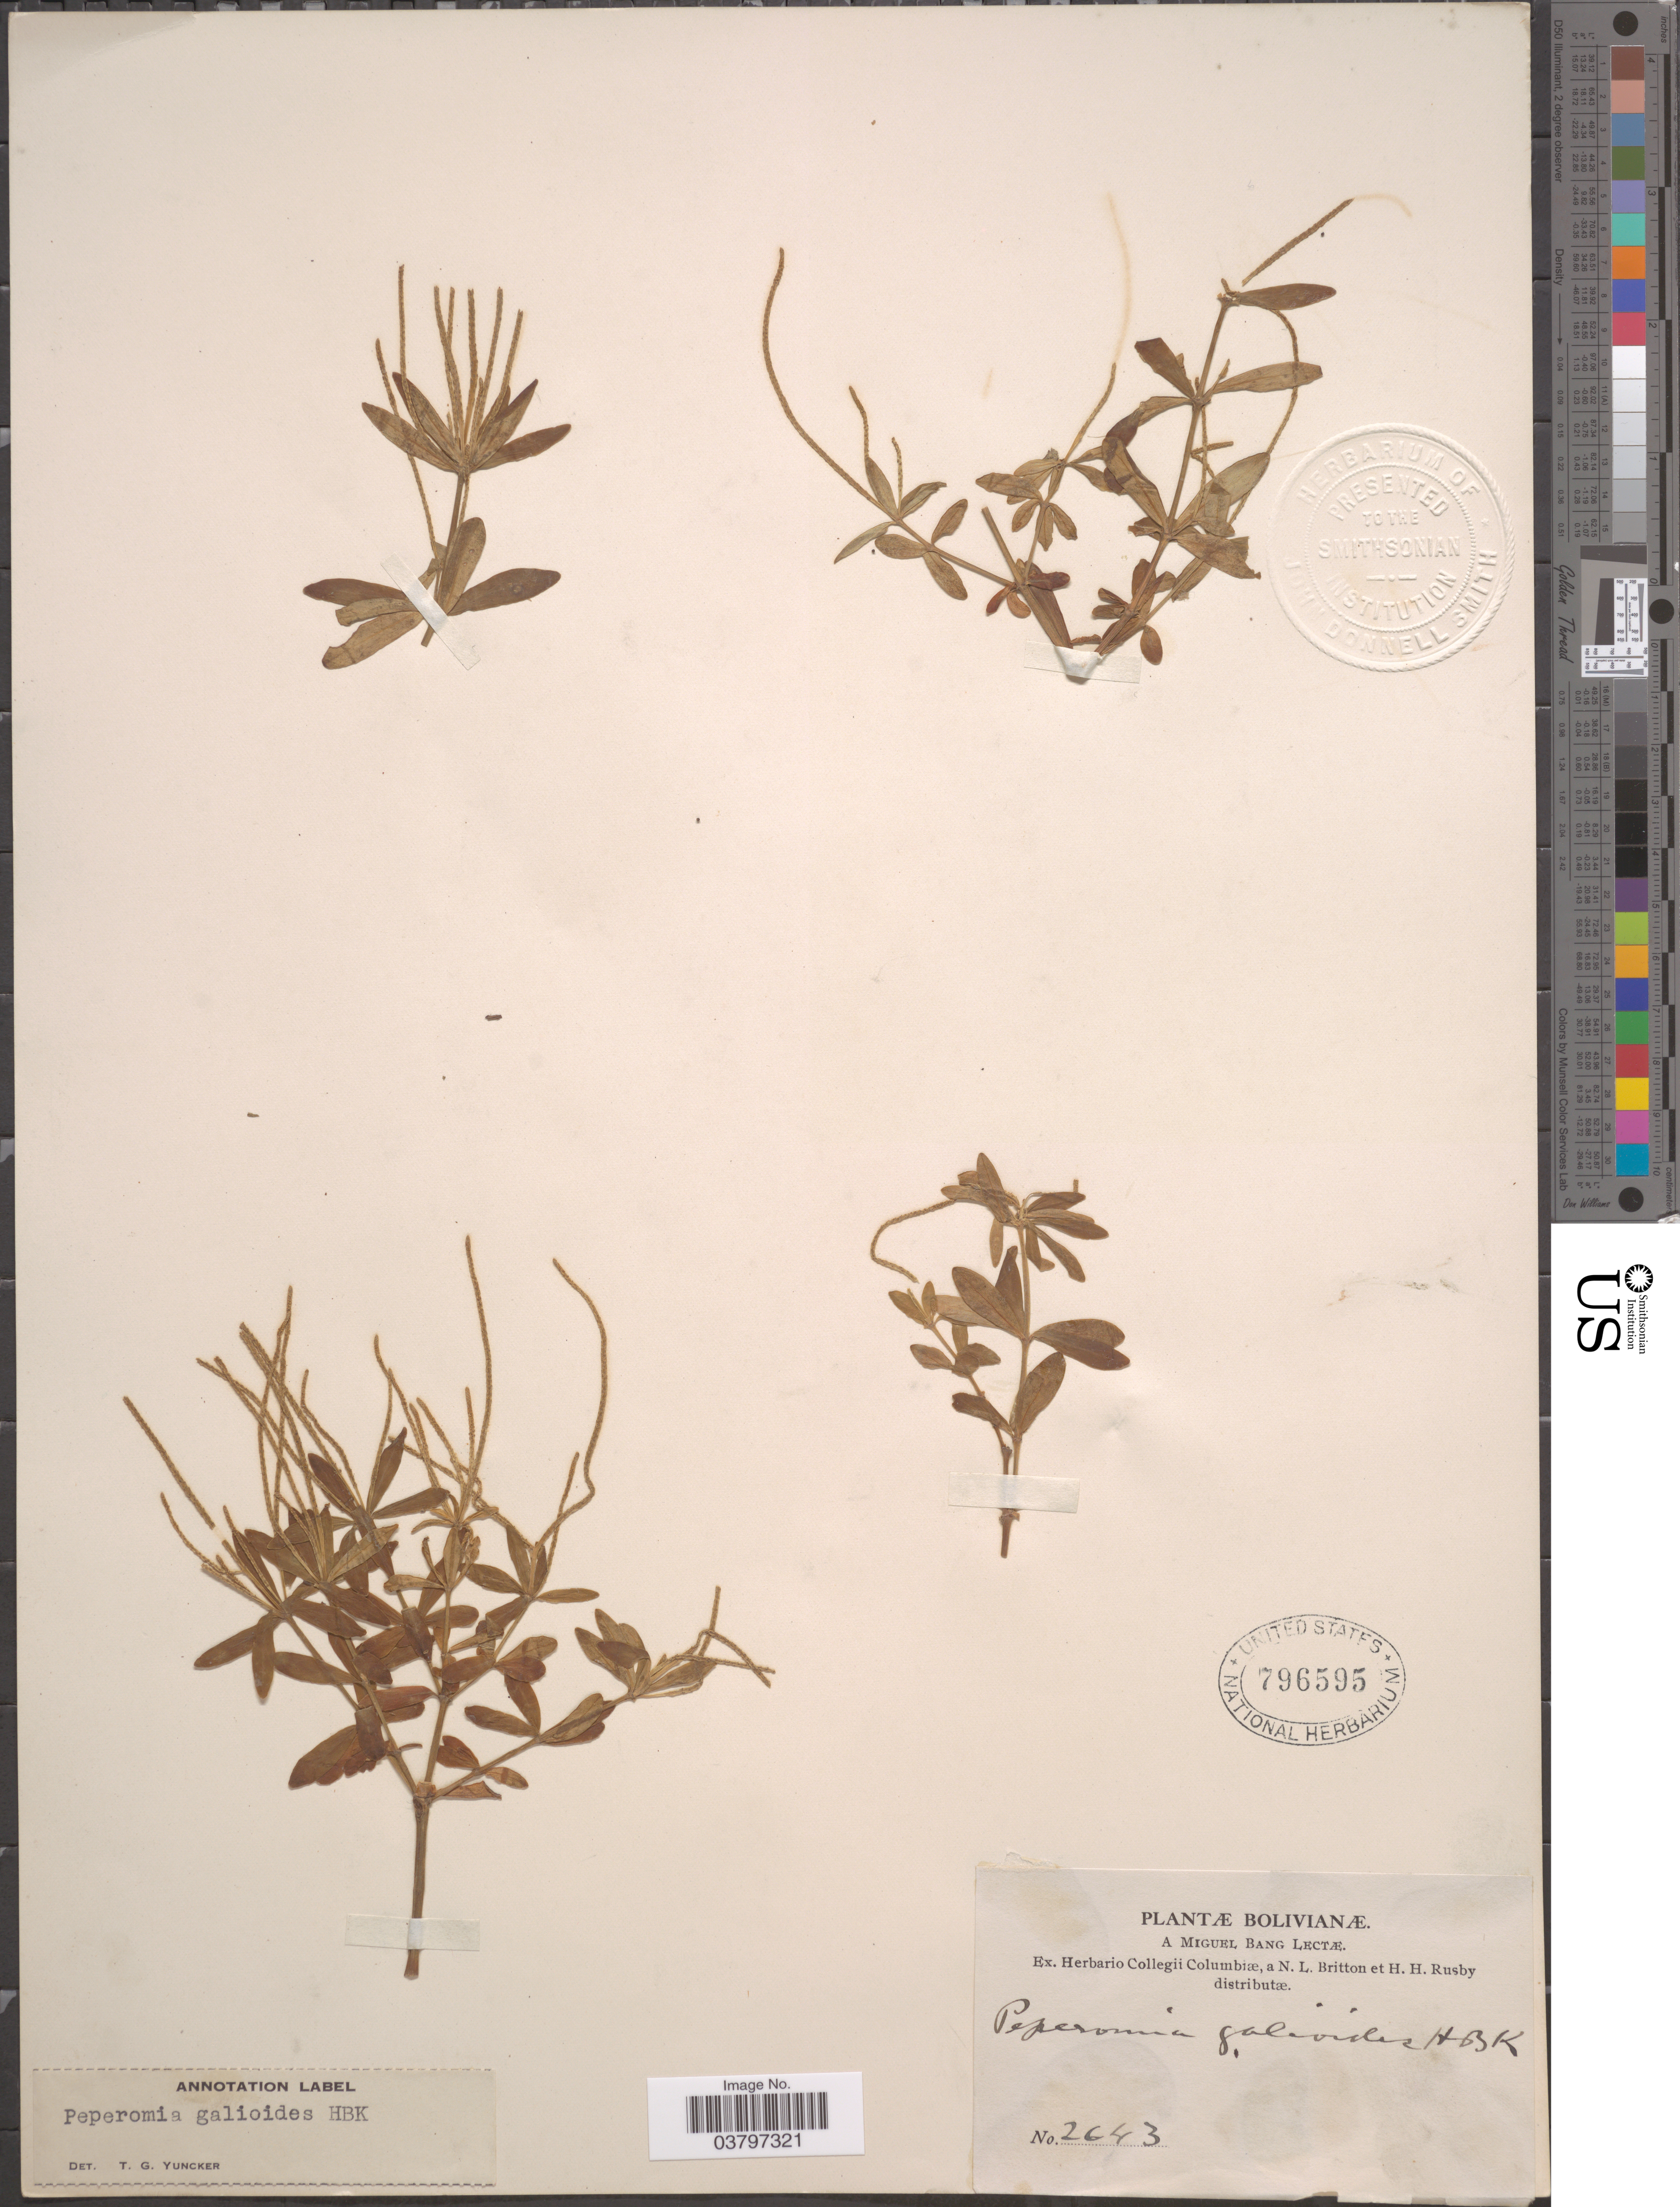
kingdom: Plantae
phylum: Tracheophyta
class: Magnoliopsida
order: Piperales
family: Piperaceae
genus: Peperomia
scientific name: Peperomia galioides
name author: Kunth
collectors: M. Bang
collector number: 2643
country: Bolivia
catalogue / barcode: US 796595